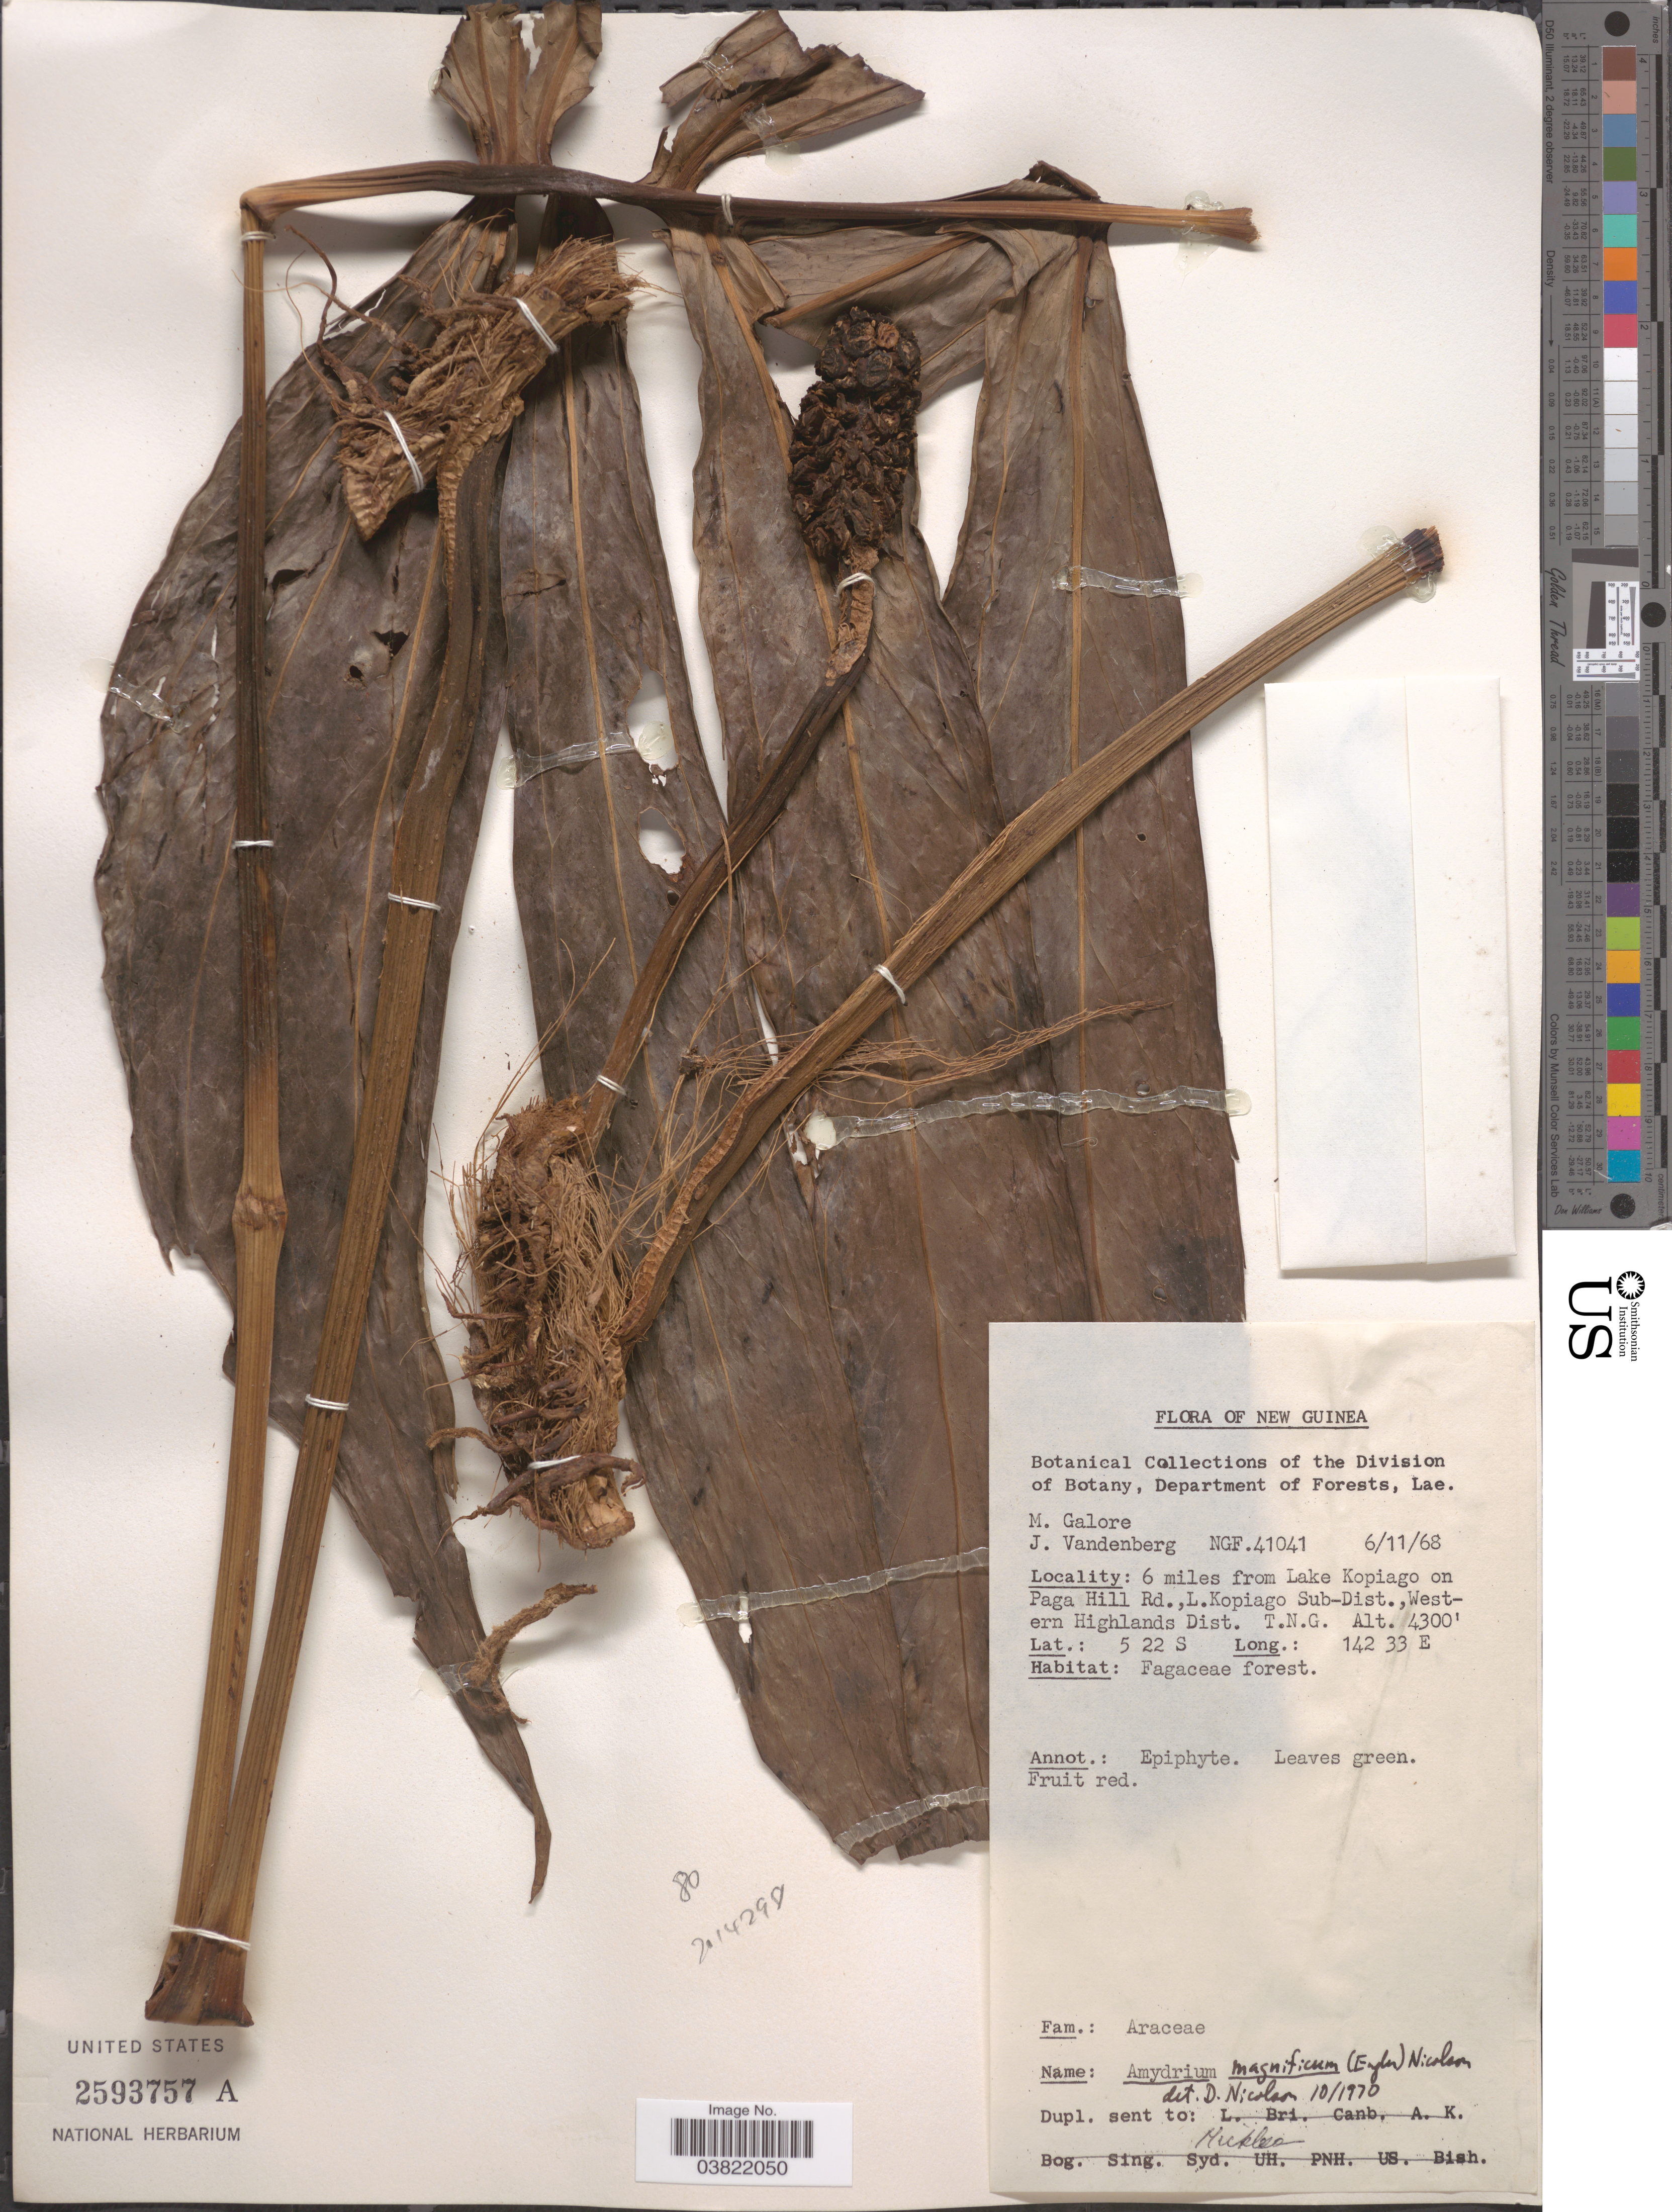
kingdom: Plantae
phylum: Tracheophyta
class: Liliopsida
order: Alismatales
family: Araceae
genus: Amydrium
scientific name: Amydrium magnificum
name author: (Engl.) Nicolson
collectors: M. Galore & J. Vandenberg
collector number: NGF41041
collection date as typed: Transcribed d/m/y: 6/11/68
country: Papua New Guinea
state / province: Western Highlands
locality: New Guinea. 6 miles from Lake Kopiago on Paga Hill Rd., L. Kopiago Sub-Dist., Western Highlands Dist. T.N.G.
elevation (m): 1311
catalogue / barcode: US 2593757A